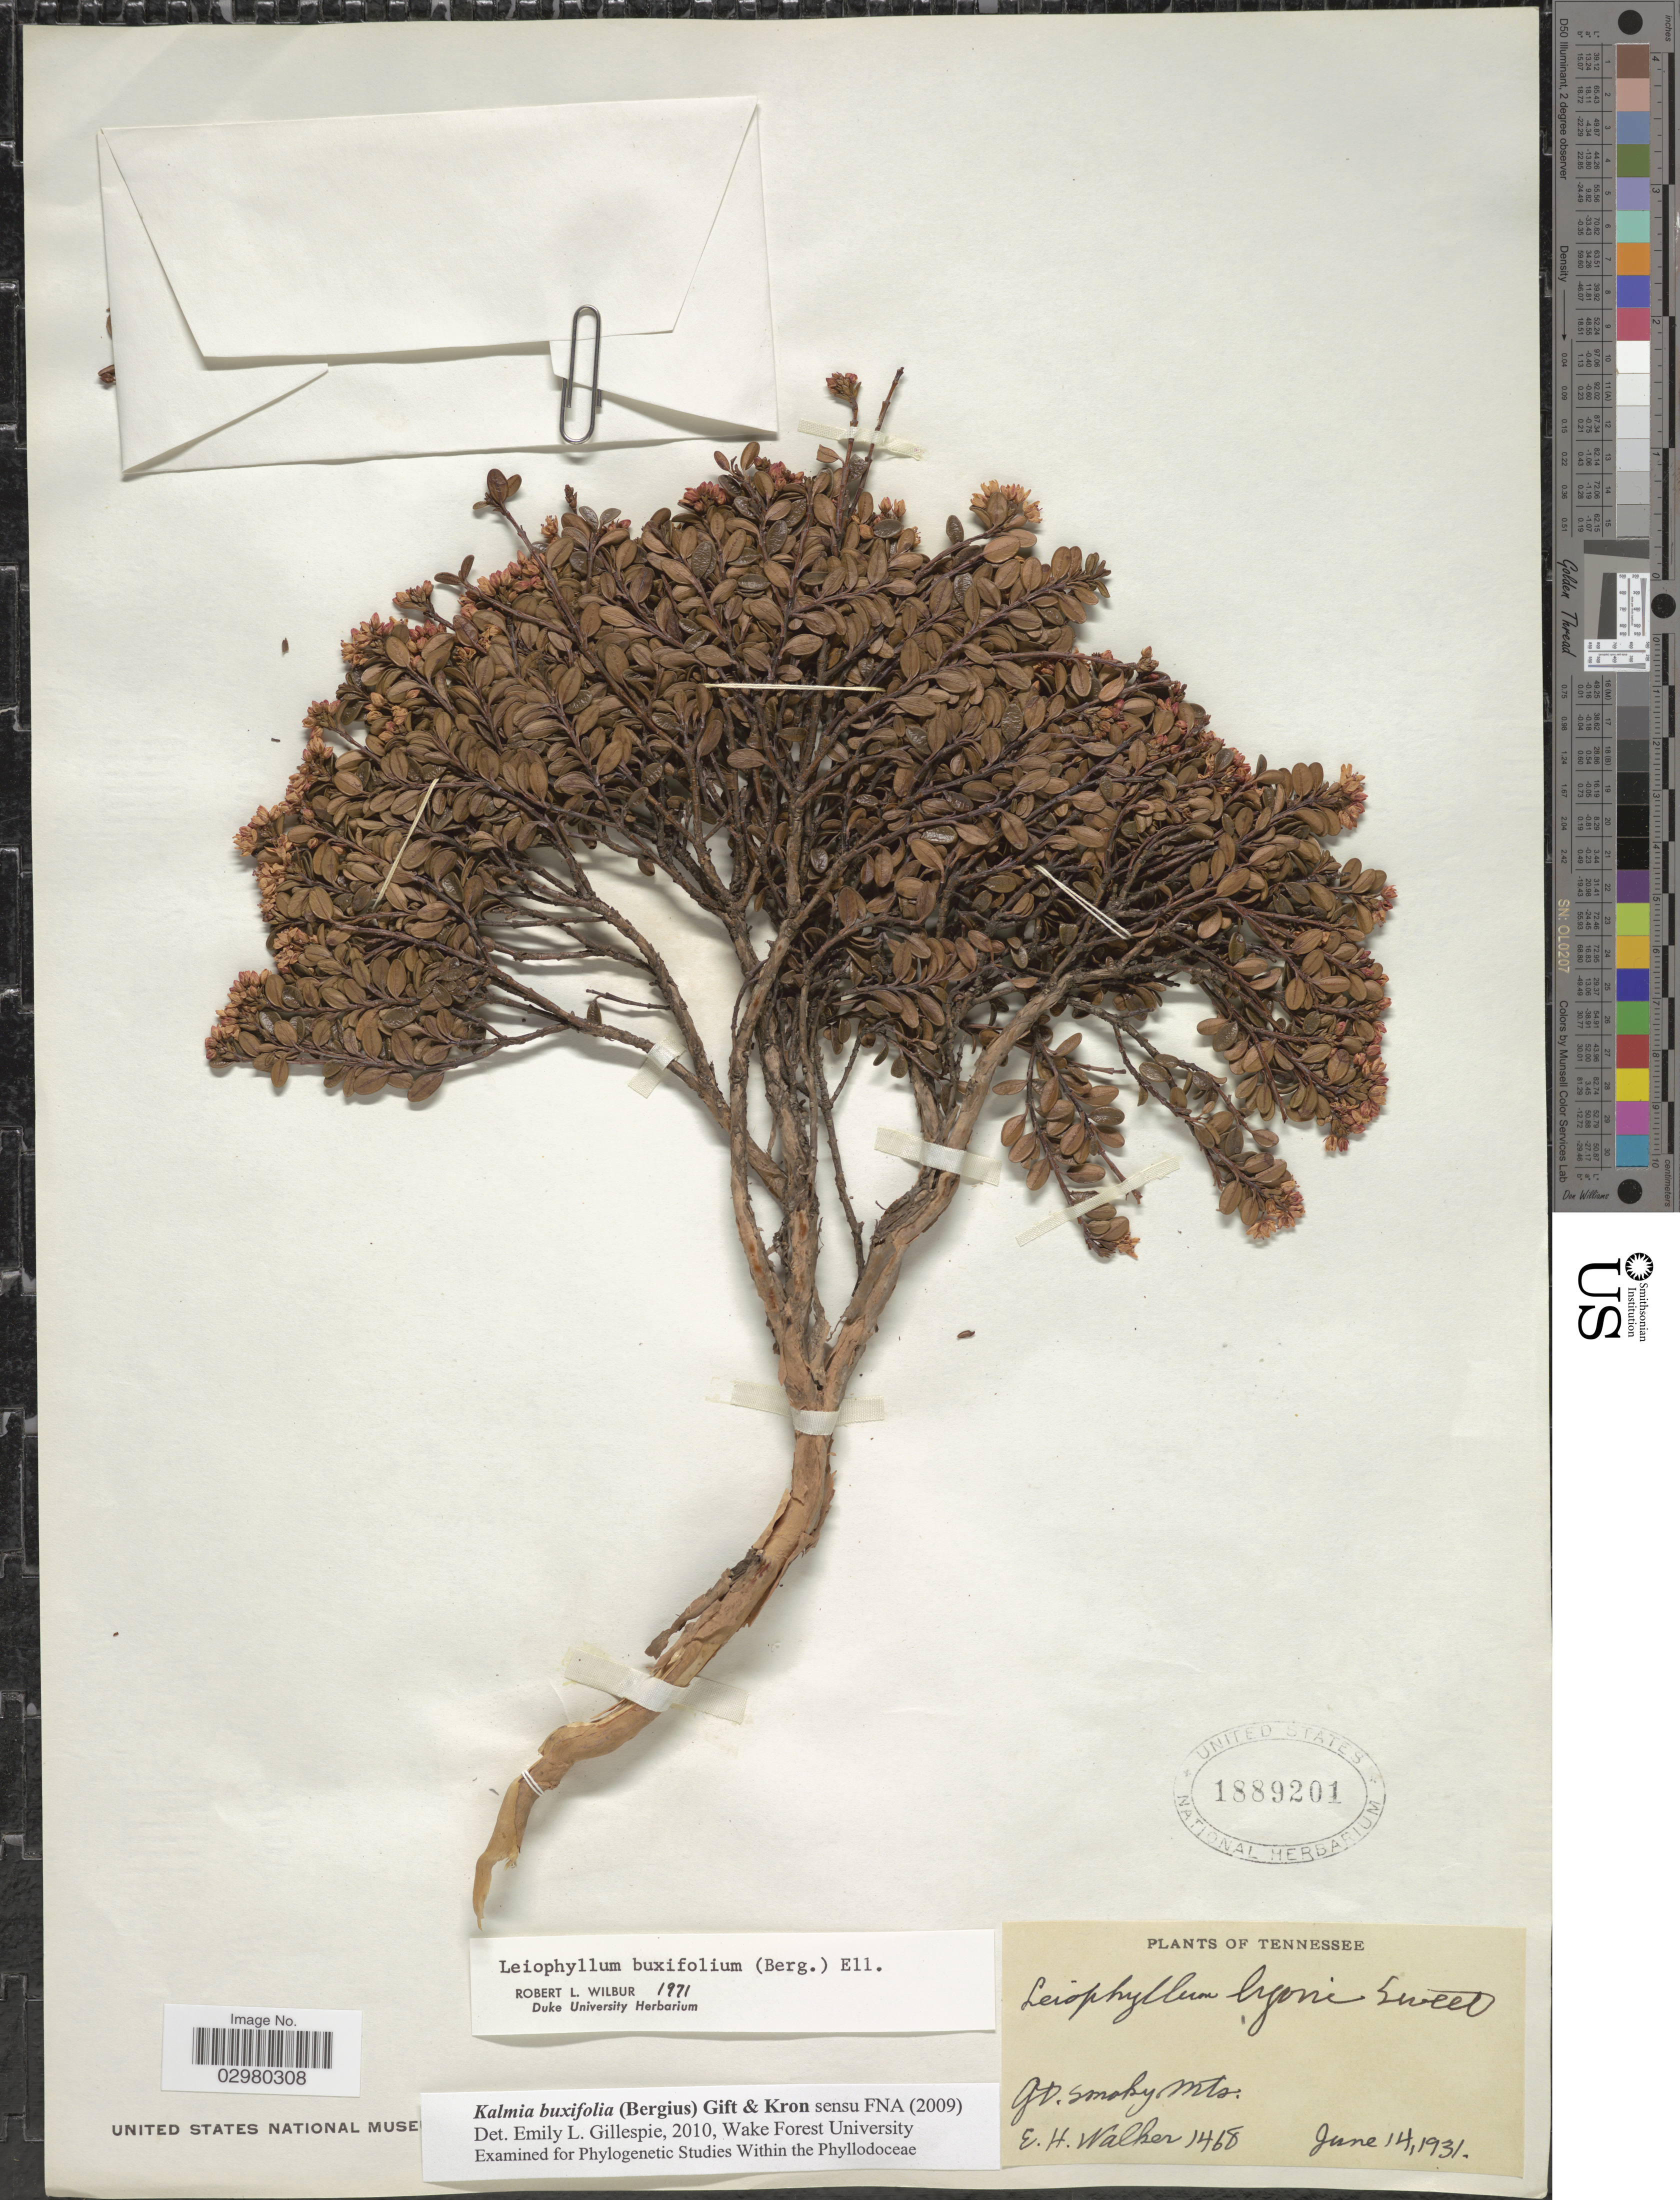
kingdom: Plantae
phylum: Tracheophyta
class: Magnoliopsida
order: Ericales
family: Ericaceae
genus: Leiophyllum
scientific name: Leiophyllum buxifolium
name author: (Bergius) Elliott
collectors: E. H. Walker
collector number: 1468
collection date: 1931-06-14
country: United States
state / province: Tennessee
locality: Gt. Smoky Mts.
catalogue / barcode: US 1889201